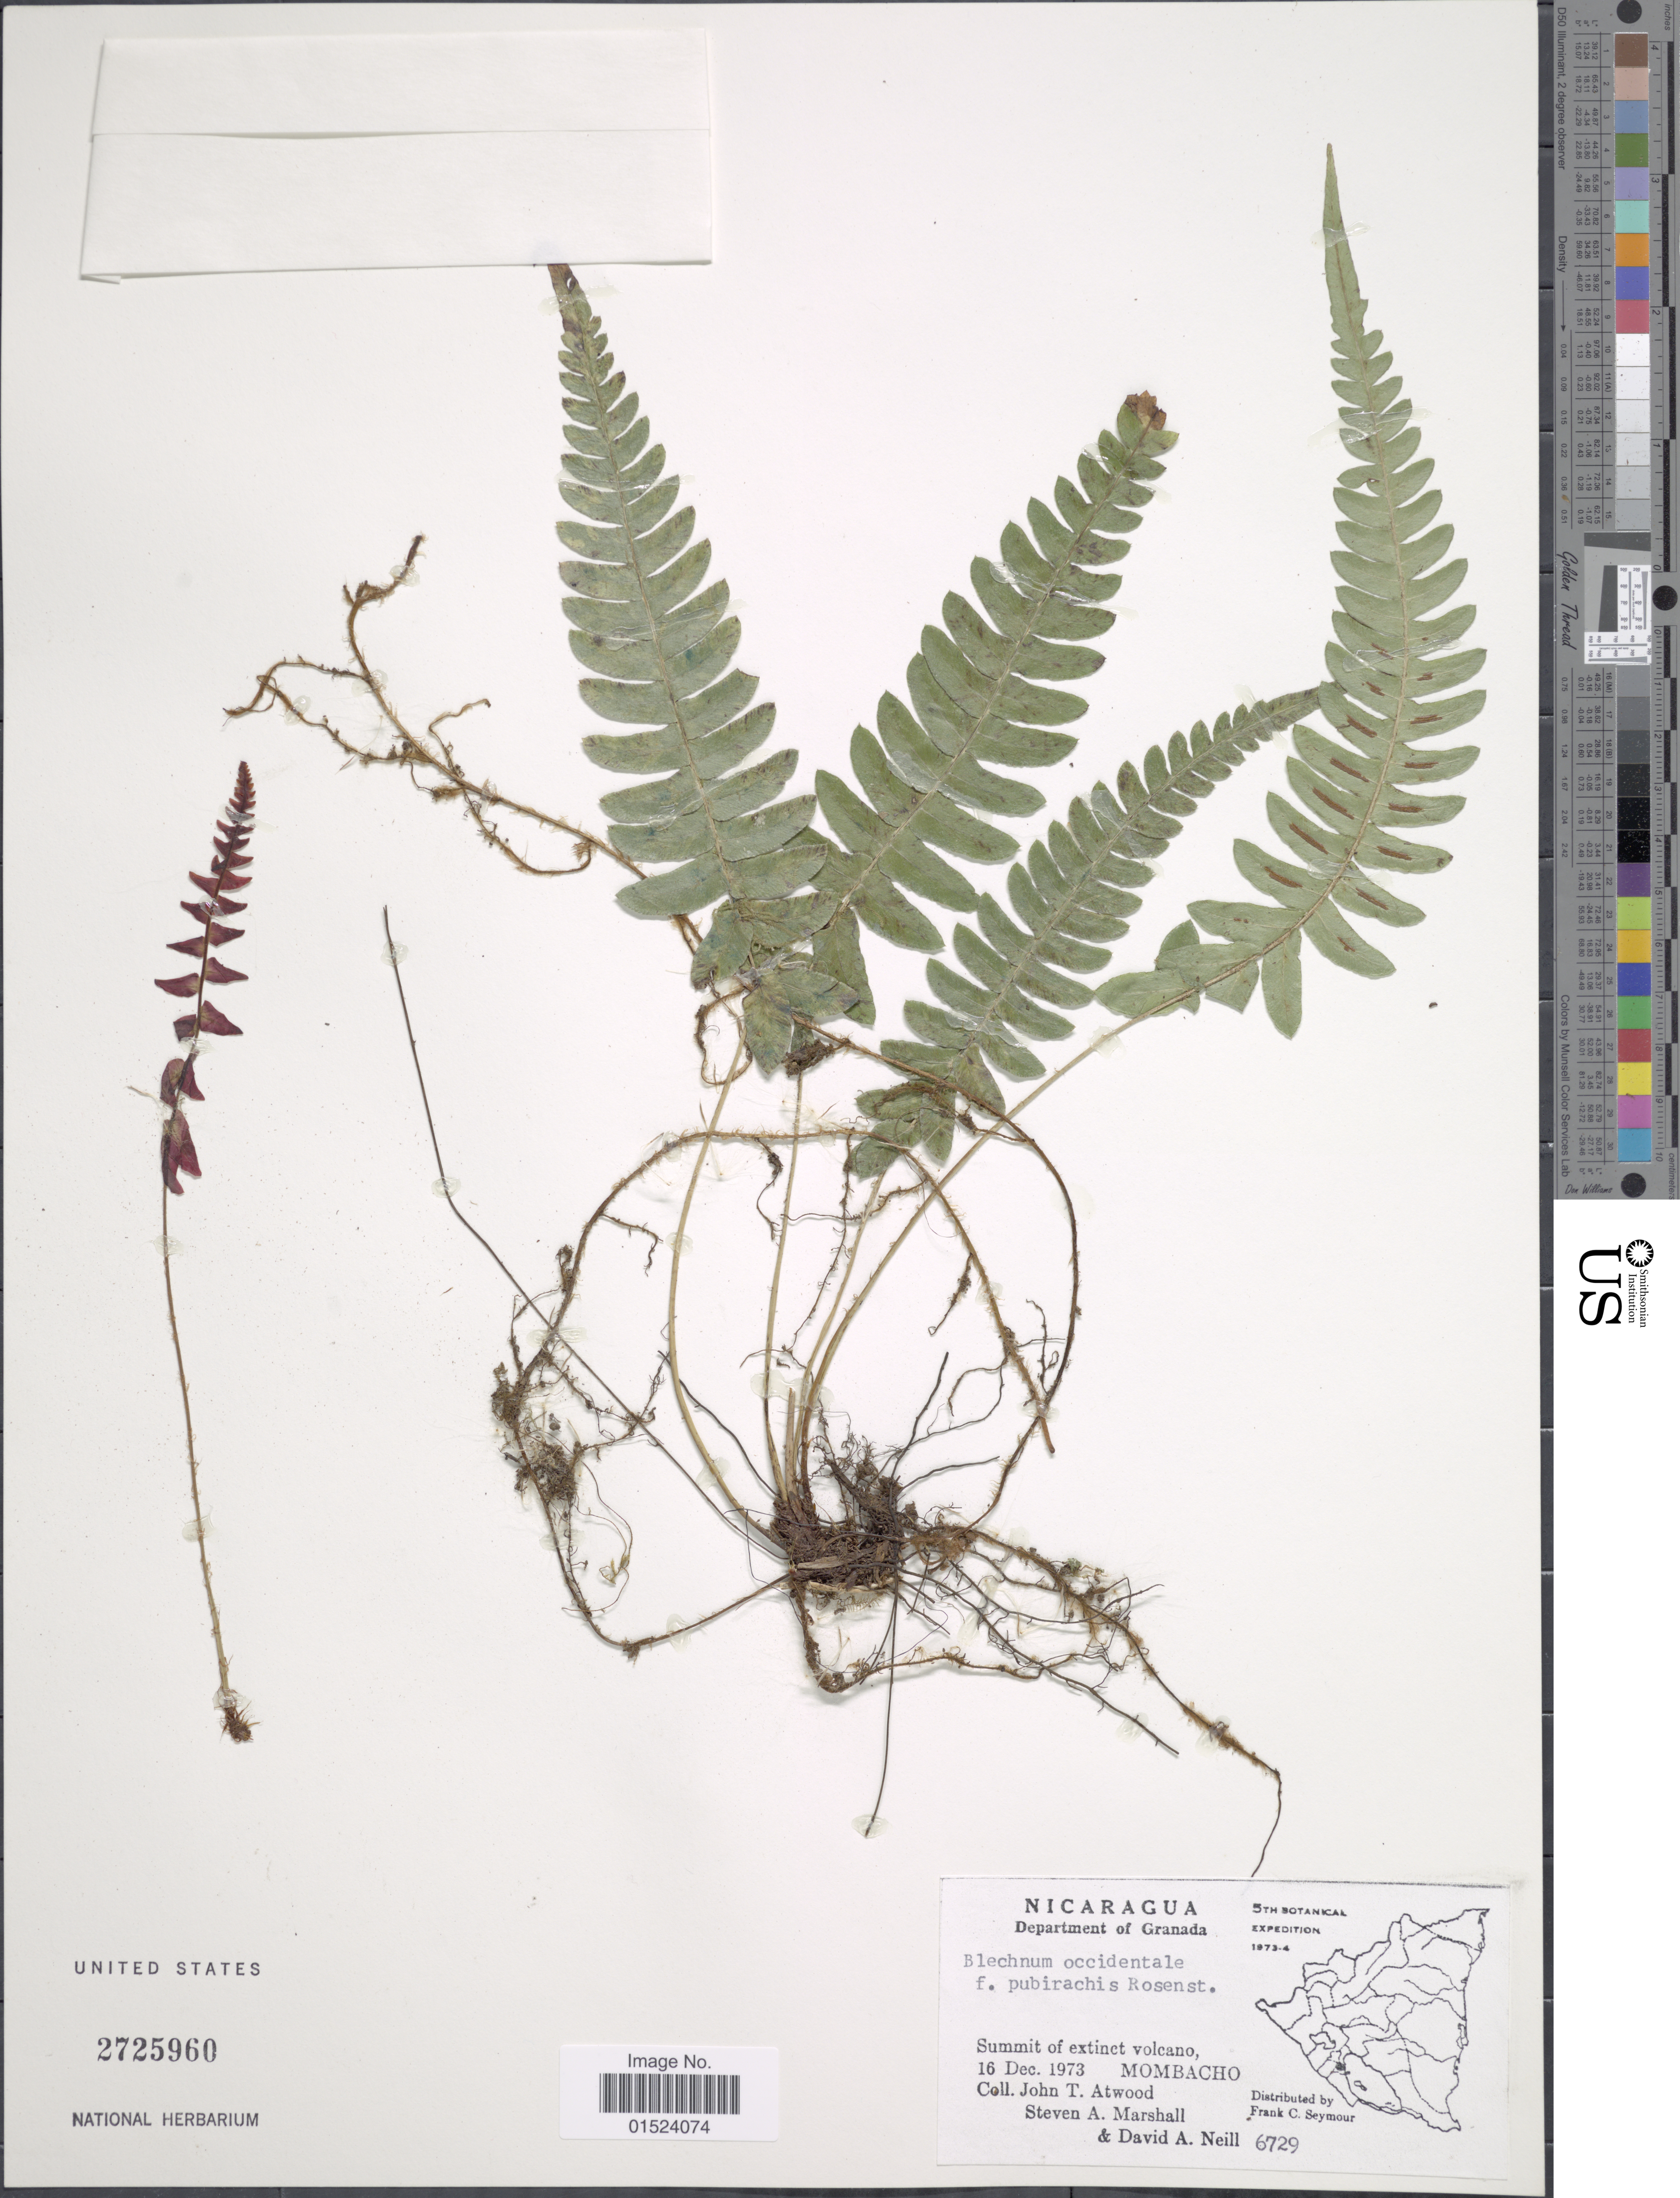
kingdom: Plantae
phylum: Tracheophyta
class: Polypodiopsida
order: Polypodiales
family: Blechnaceae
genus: Blechnum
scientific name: Blechnum glandulosum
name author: Link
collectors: J. T. Atwood, S. A. Marshall & D. A. Neill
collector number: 6729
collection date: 1973-12-16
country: Nicaragua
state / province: Granada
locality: Summit of extinct volcano, Mombacho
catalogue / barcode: US 2725960